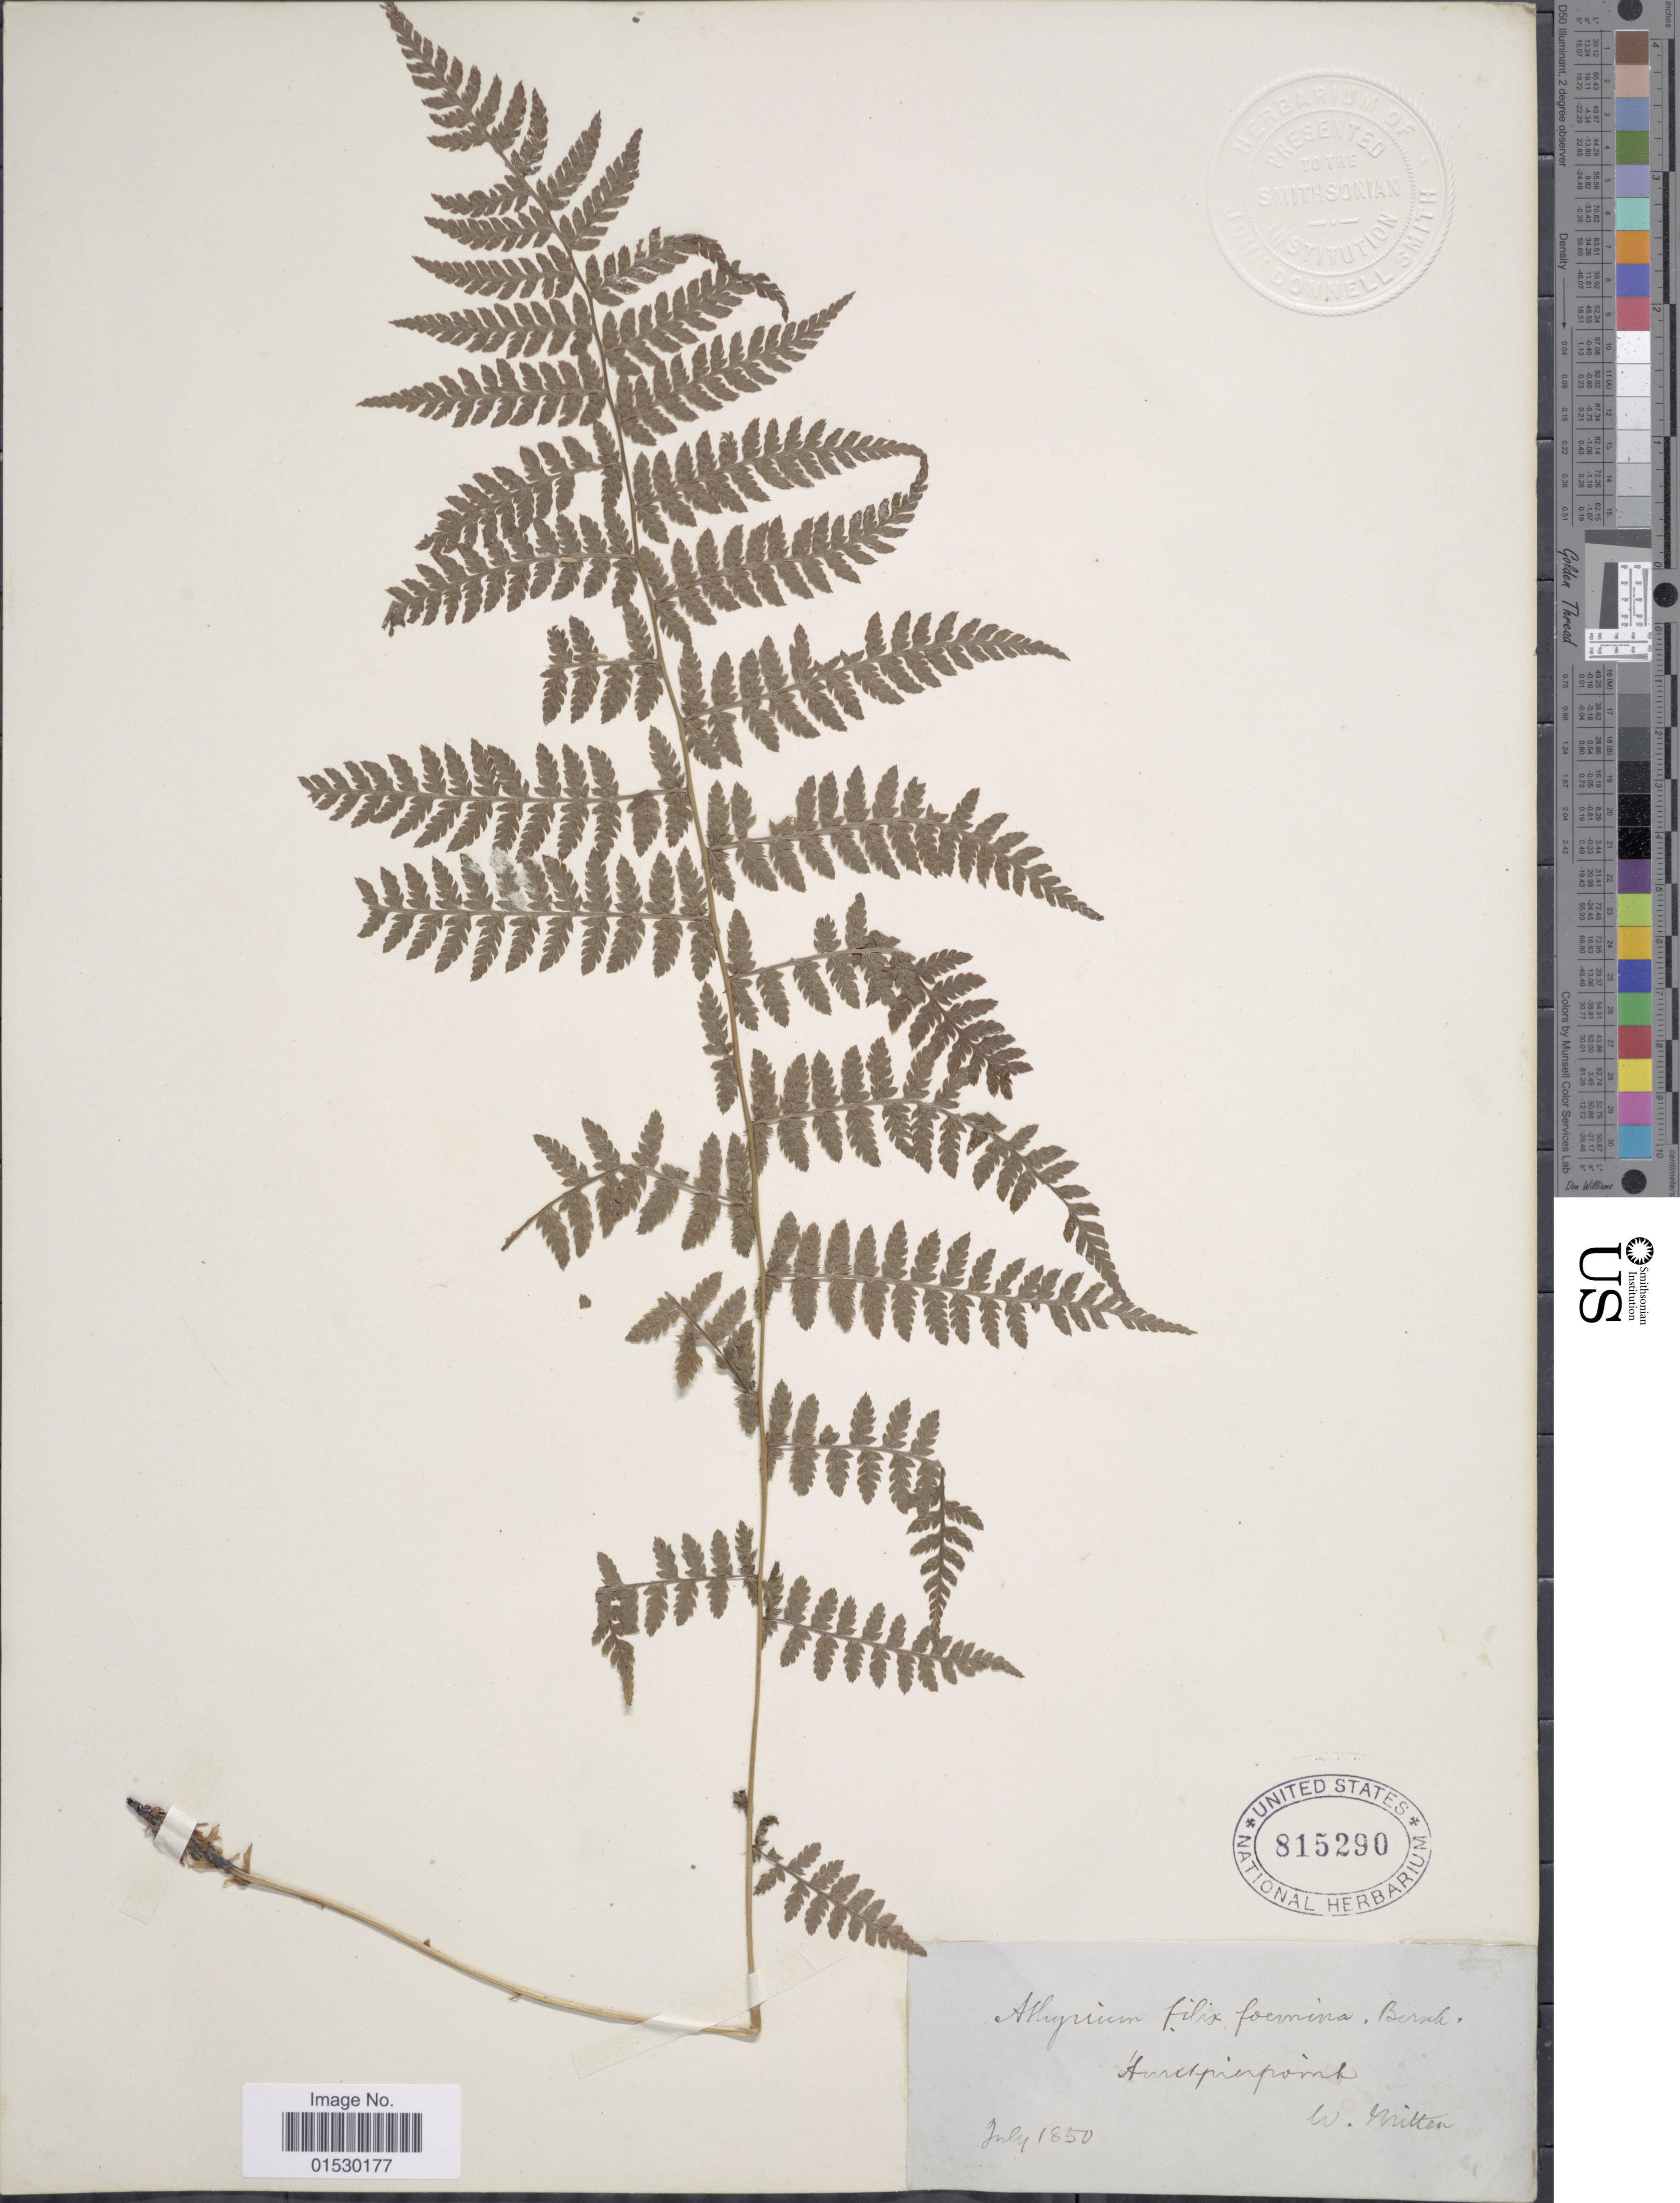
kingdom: Plantae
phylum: Tracheophyta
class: Polypodiopsida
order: Polypodiales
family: Athyriaceae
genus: Athyrium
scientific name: Athyrium filix-femina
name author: (L.) Roth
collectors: W. Mitten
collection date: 1850-07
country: United Kingdom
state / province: England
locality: Hurstpierpoint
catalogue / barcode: US 815290